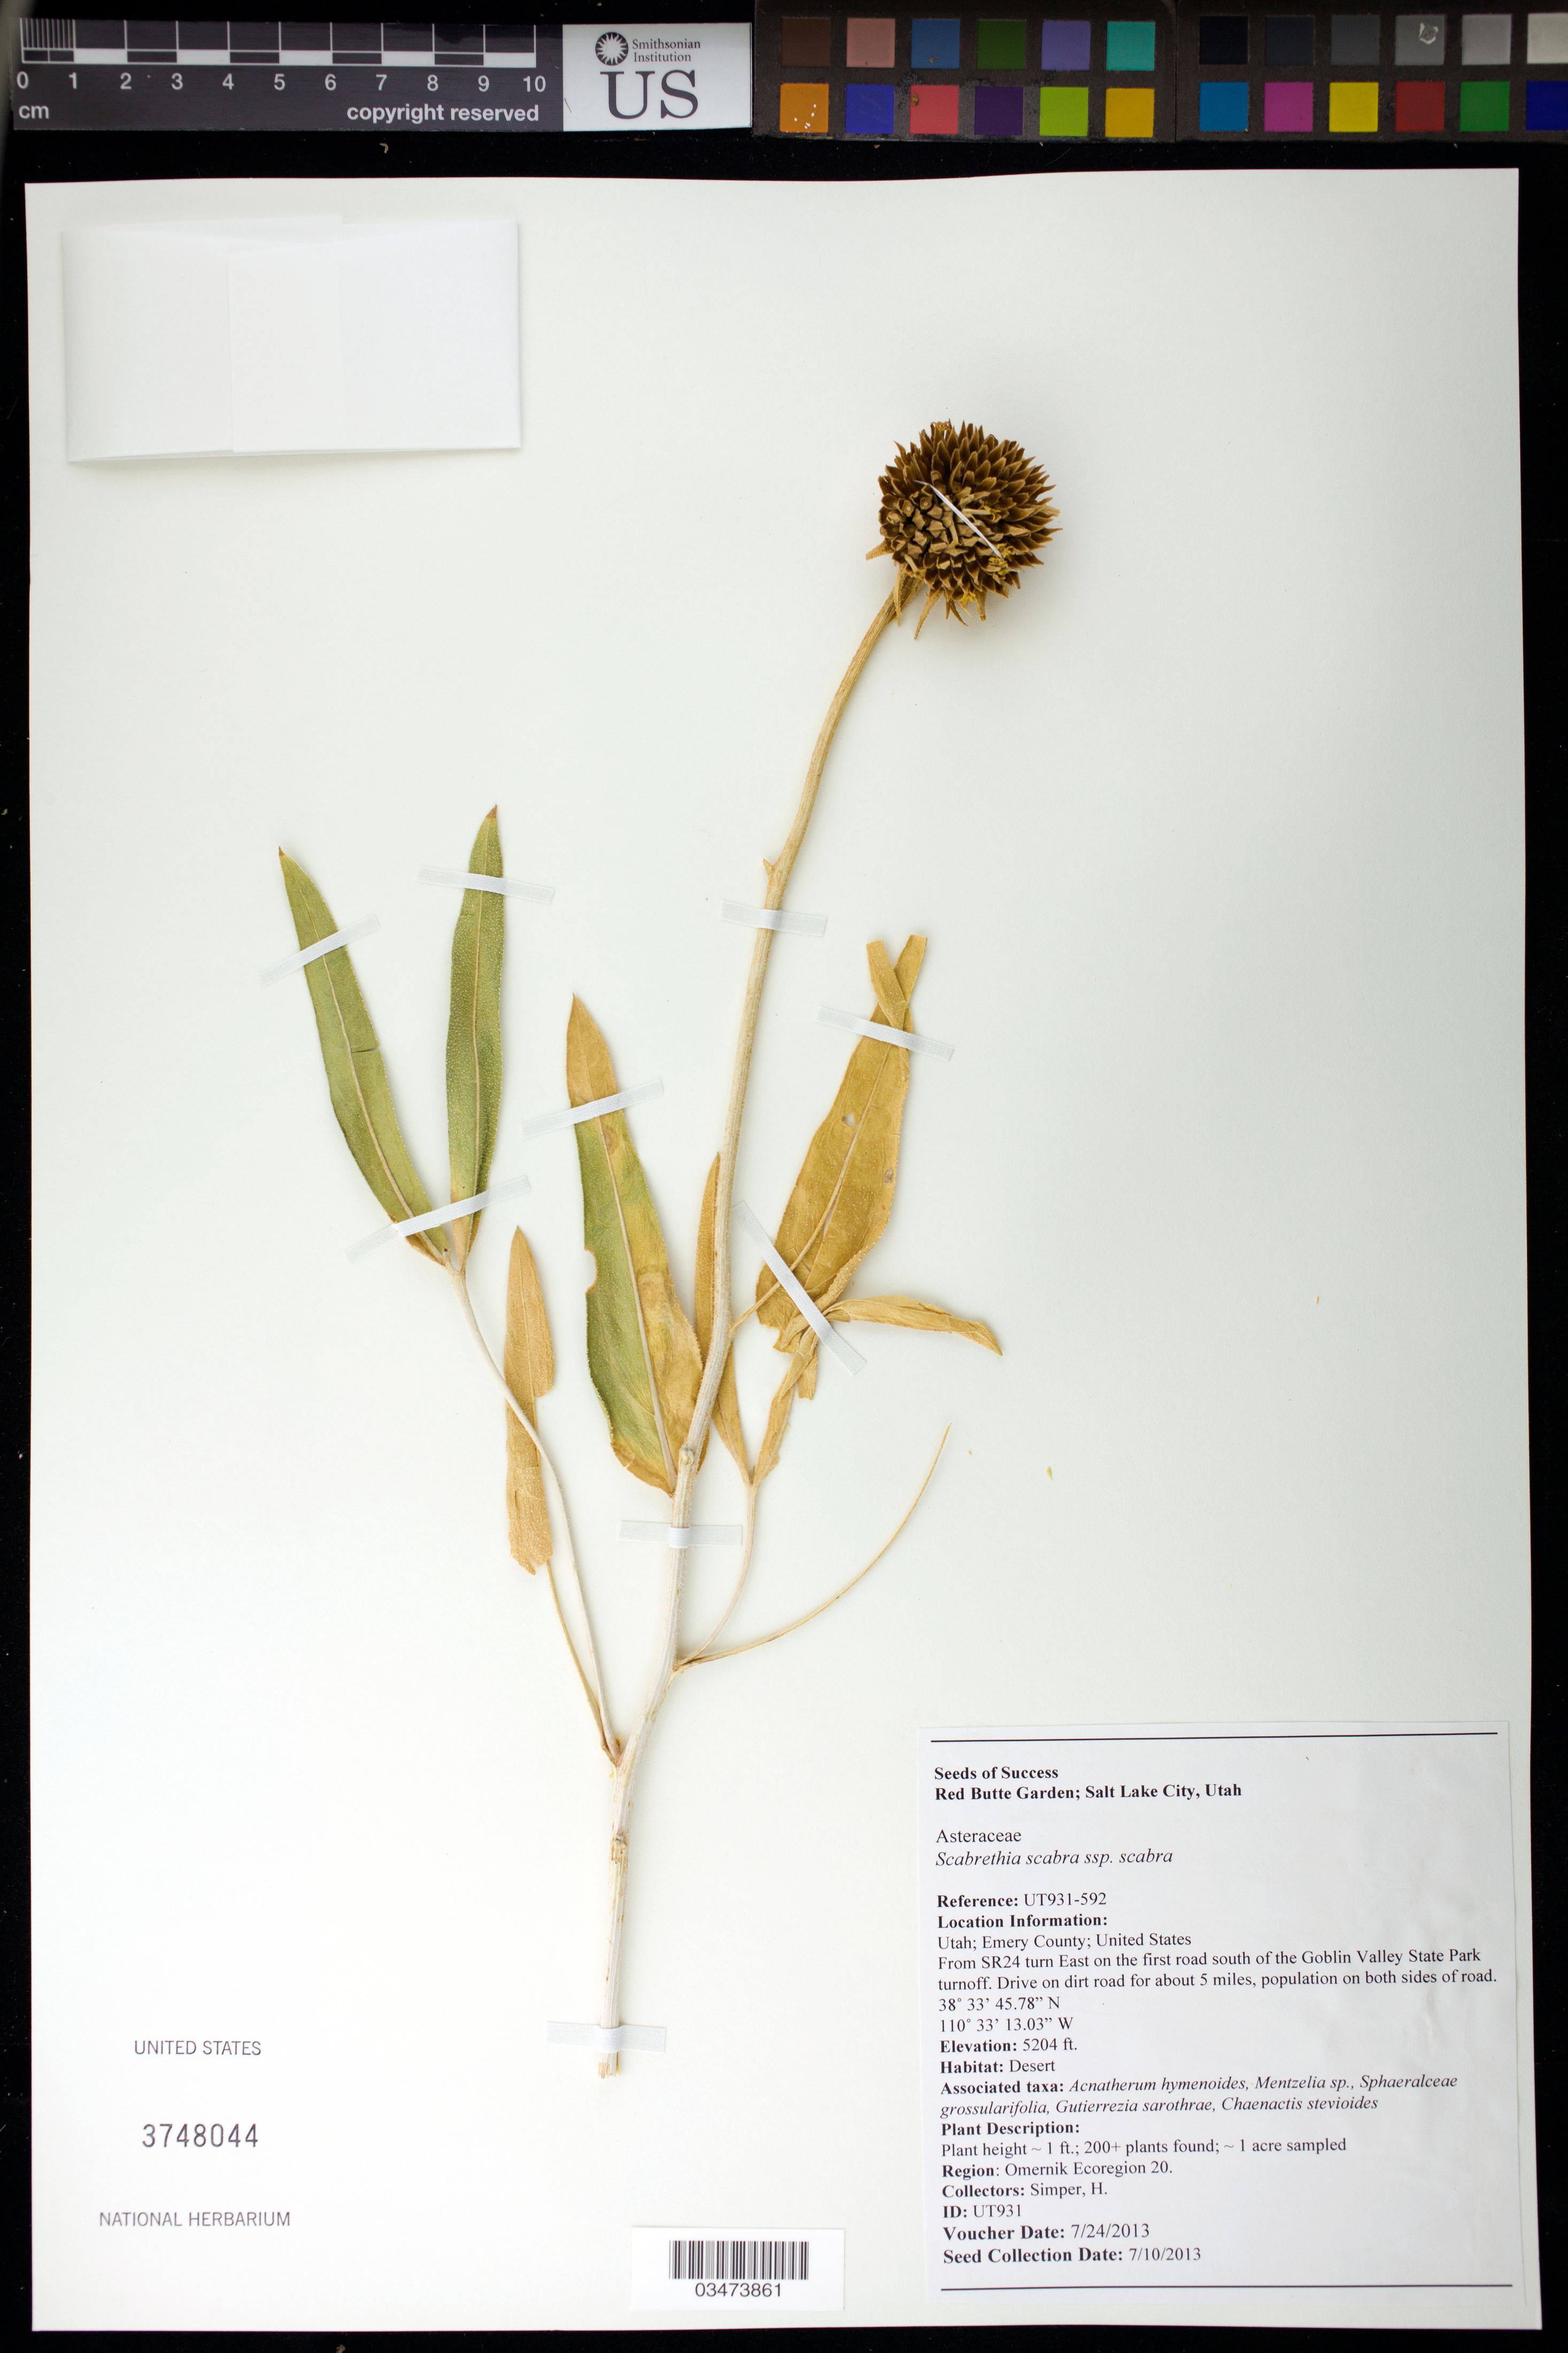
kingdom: Plantae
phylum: Tracheophyta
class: Magnoliopsida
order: Asterales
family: Asteraceae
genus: Scabrethia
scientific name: Scabrethia scabra subsp. scabra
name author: (Hook.) W.A. Weber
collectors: H. Simper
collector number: UT931-592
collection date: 2013-07-24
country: United States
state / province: Utah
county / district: Emery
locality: From SR24 turn East on 1-st road S of the Goblin Valley turn off.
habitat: Desert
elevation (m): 1586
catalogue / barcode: US 3748044